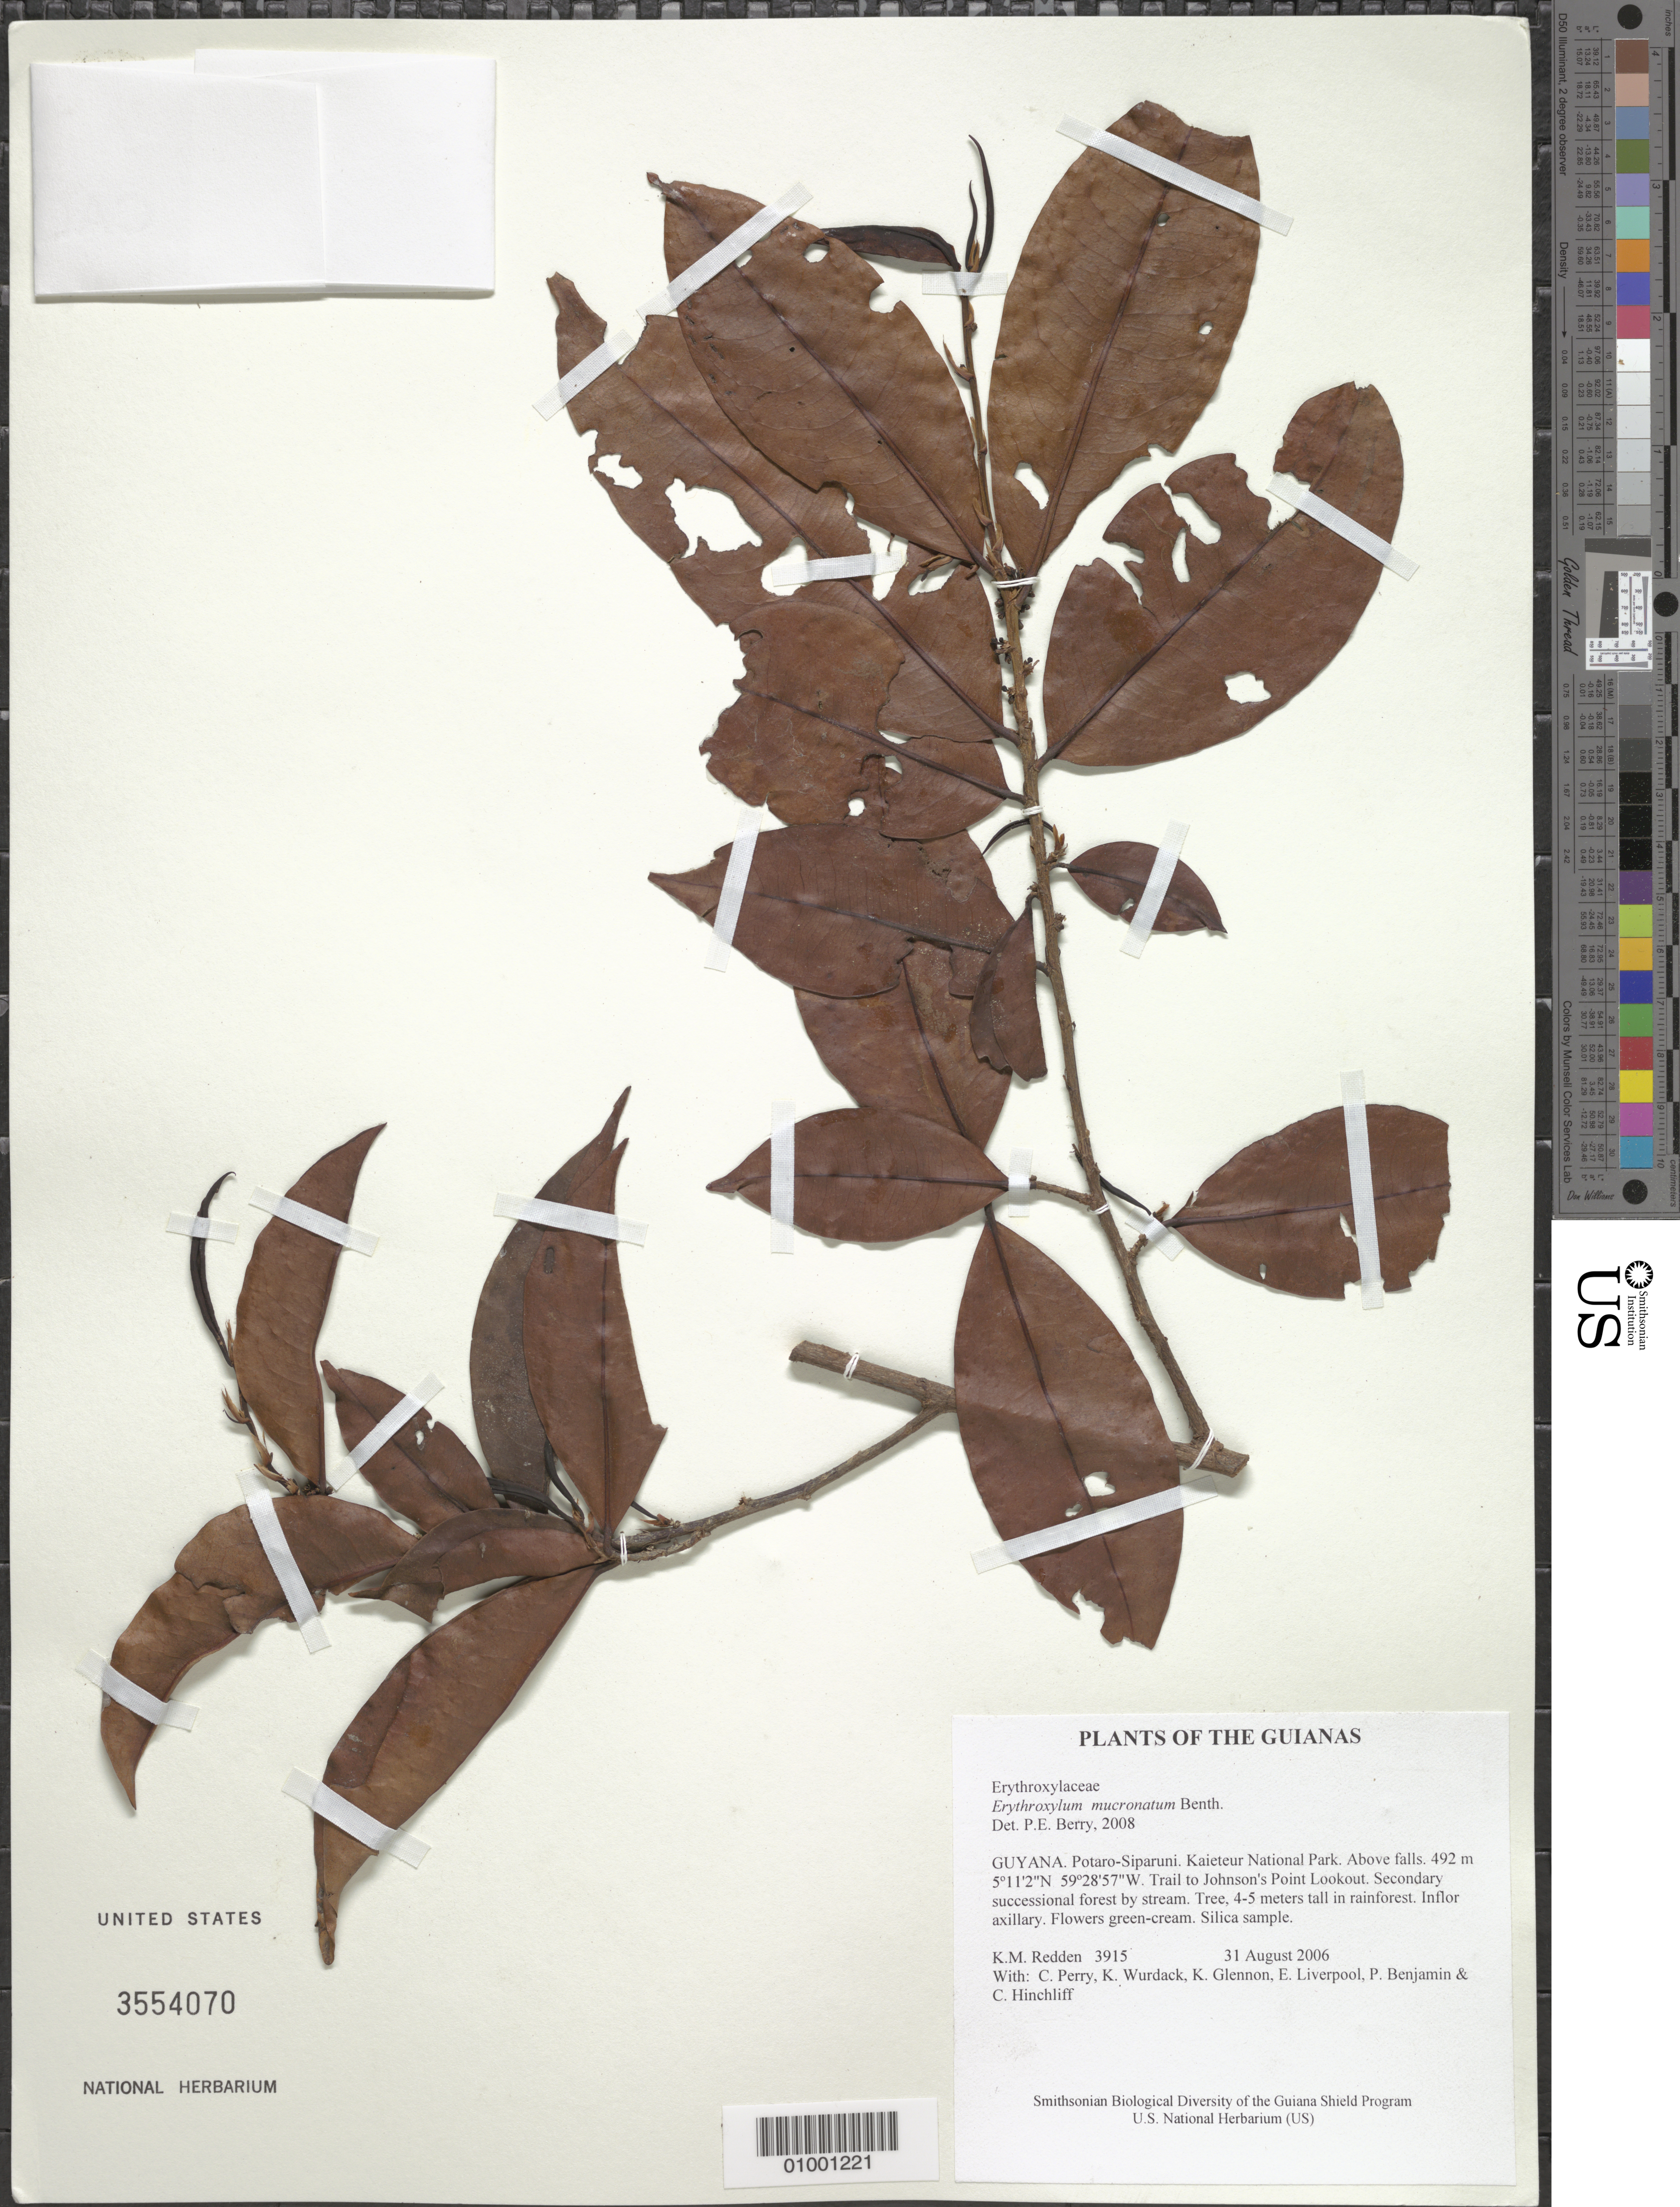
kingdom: Plantae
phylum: Tracheophyta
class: Magnoliopsida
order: Malpighiales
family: Erythroxylaceae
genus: Erythroxylum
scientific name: Erythroxylum mucronatum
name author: Benth.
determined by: Berry, P. E., (WIS), University of Wisconsin - Madison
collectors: K. M. Redden, C. Perry, K. Wurdack, K. Glennon, E. Liverpool, P. Benjamin & C. E. Hinchliff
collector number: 3915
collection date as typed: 31 August 2006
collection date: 2006-08-31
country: Guyana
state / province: Potaro-Siparuni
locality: Kaieteur National Park. Above falls. Trail to Johnson's Point Lookout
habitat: Secondary successional forest by stream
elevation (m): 492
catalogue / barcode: US 3554070